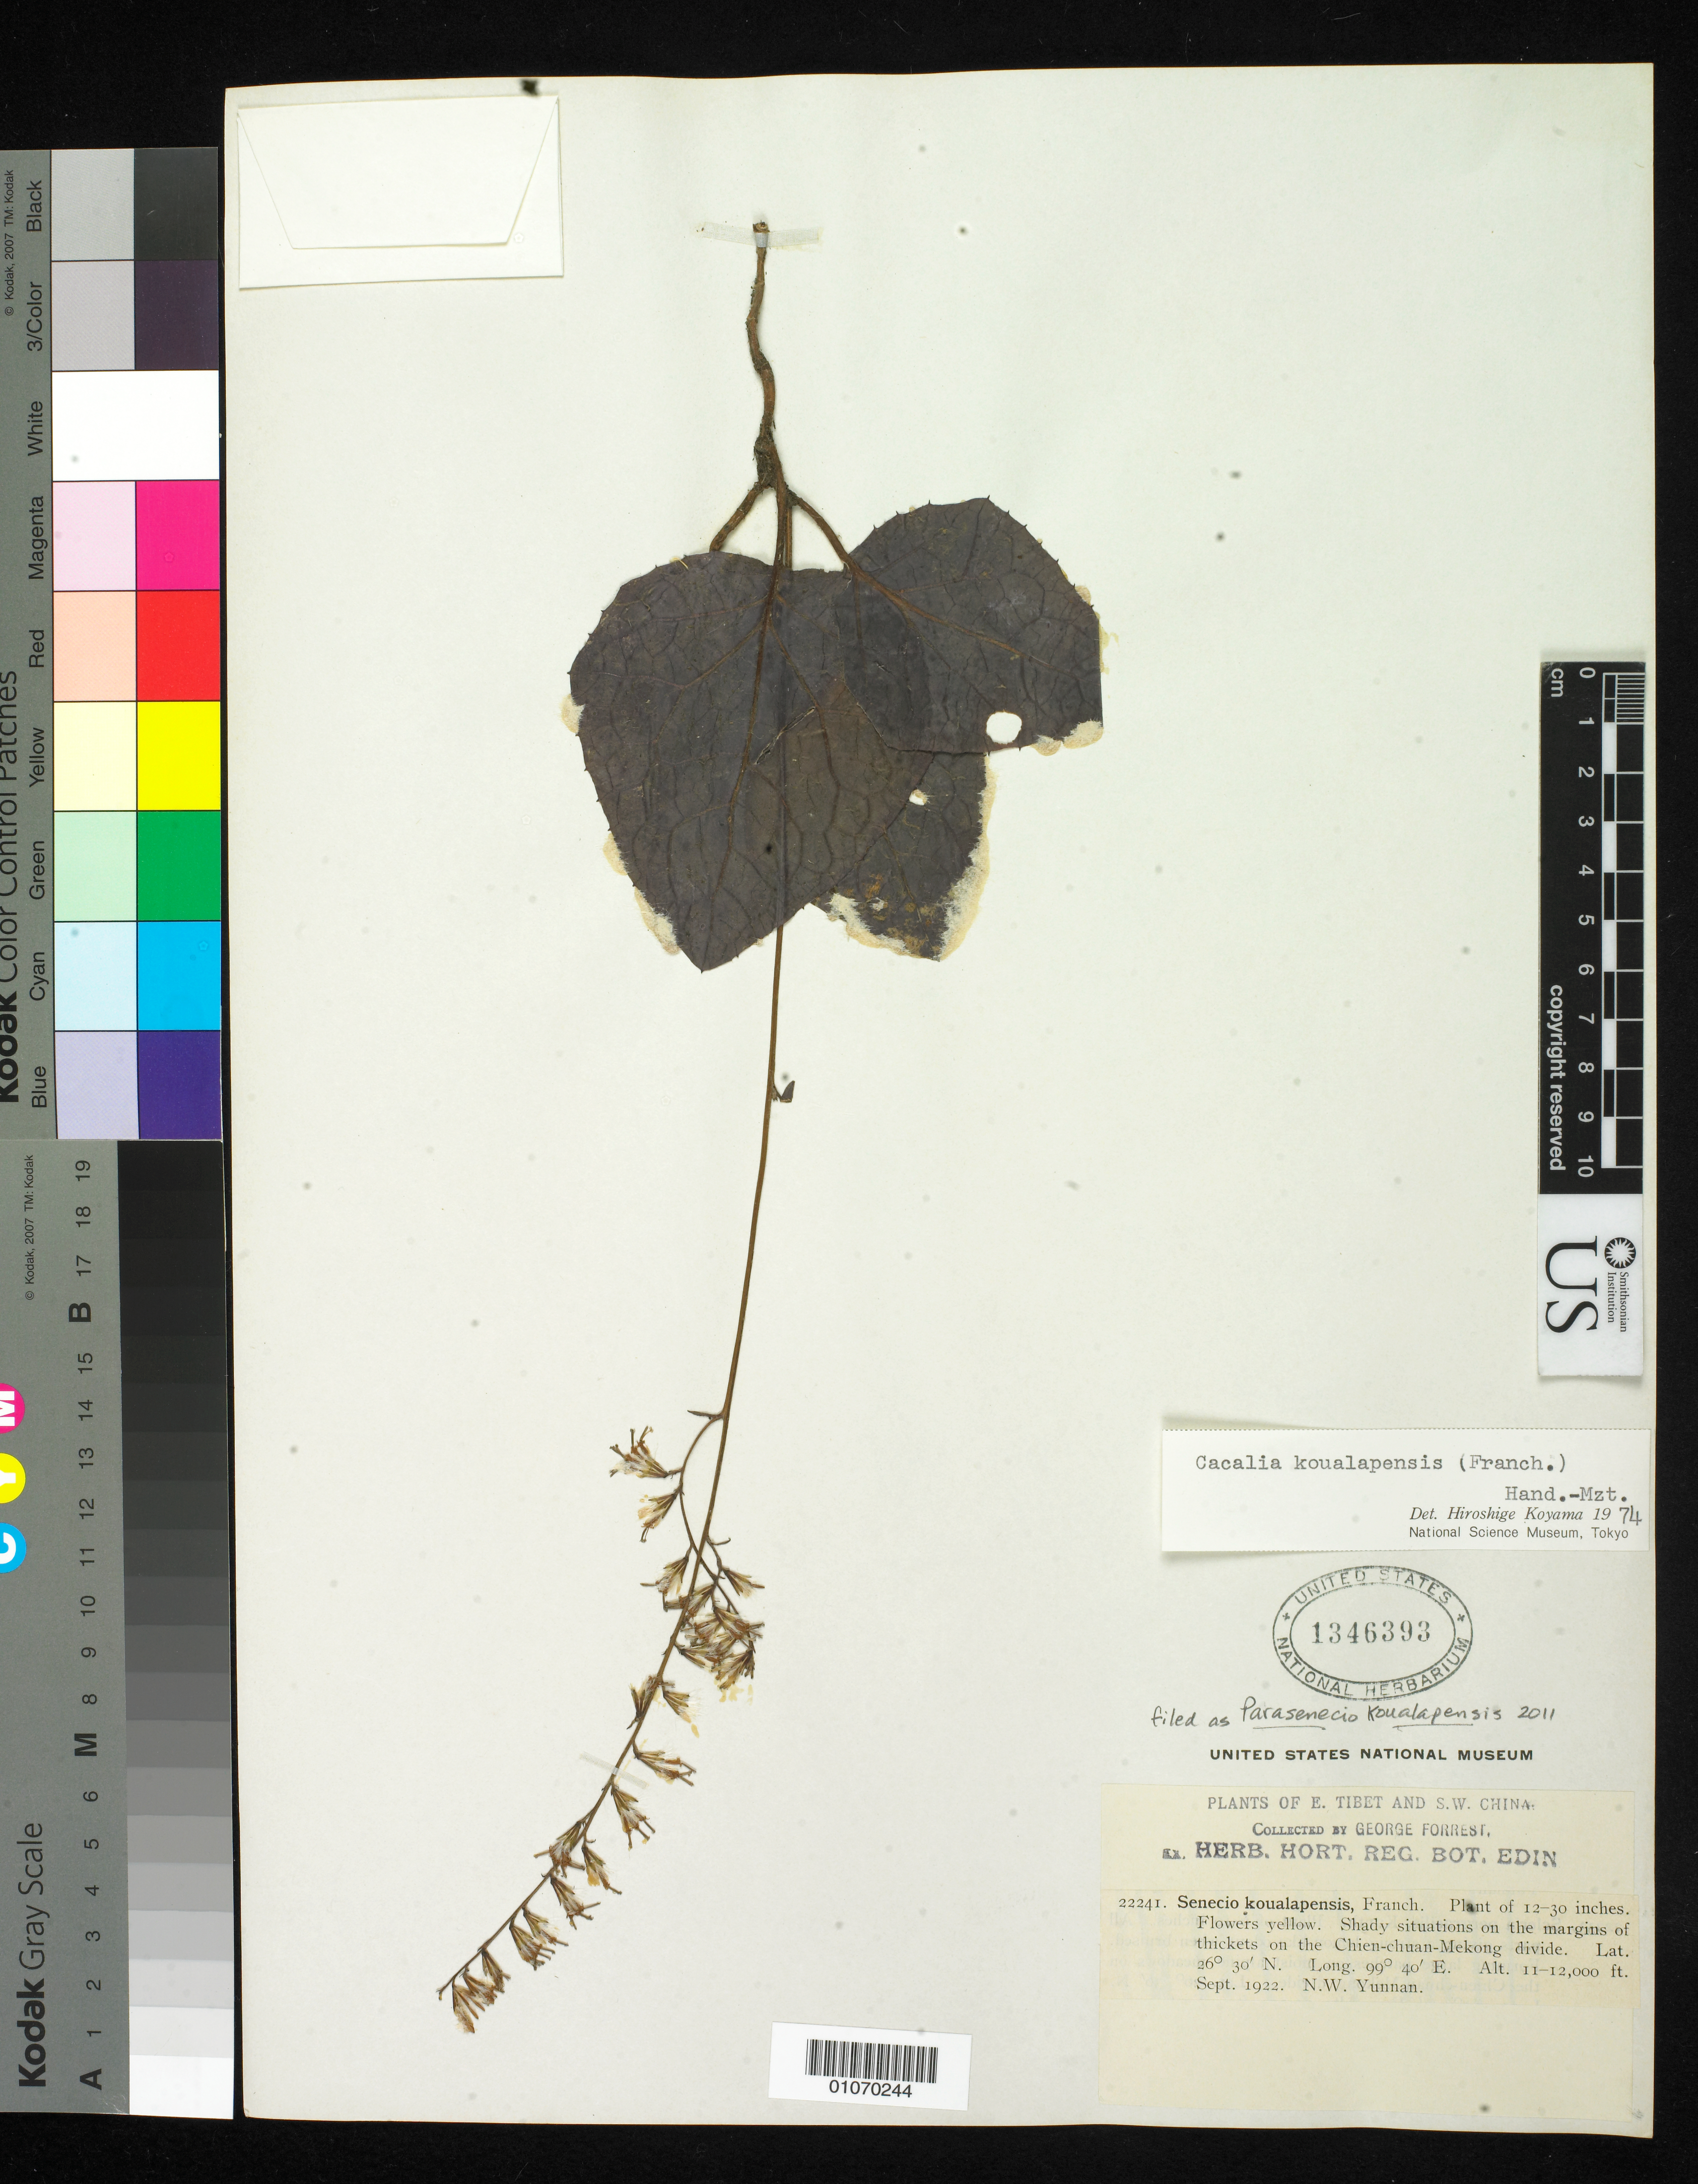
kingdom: Plantae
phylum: Tracheophyta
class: Magnoliopsida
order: Asterales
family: Asteraceae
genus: Parasenecio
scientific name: Parasenecio koualapensis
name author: Hand.-Mazz.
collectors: G. Forrest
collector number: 22241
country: China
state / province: Yunnan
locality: On the Chien-chuan-Mekong Divide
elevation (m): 3353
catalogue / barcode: US 1346393